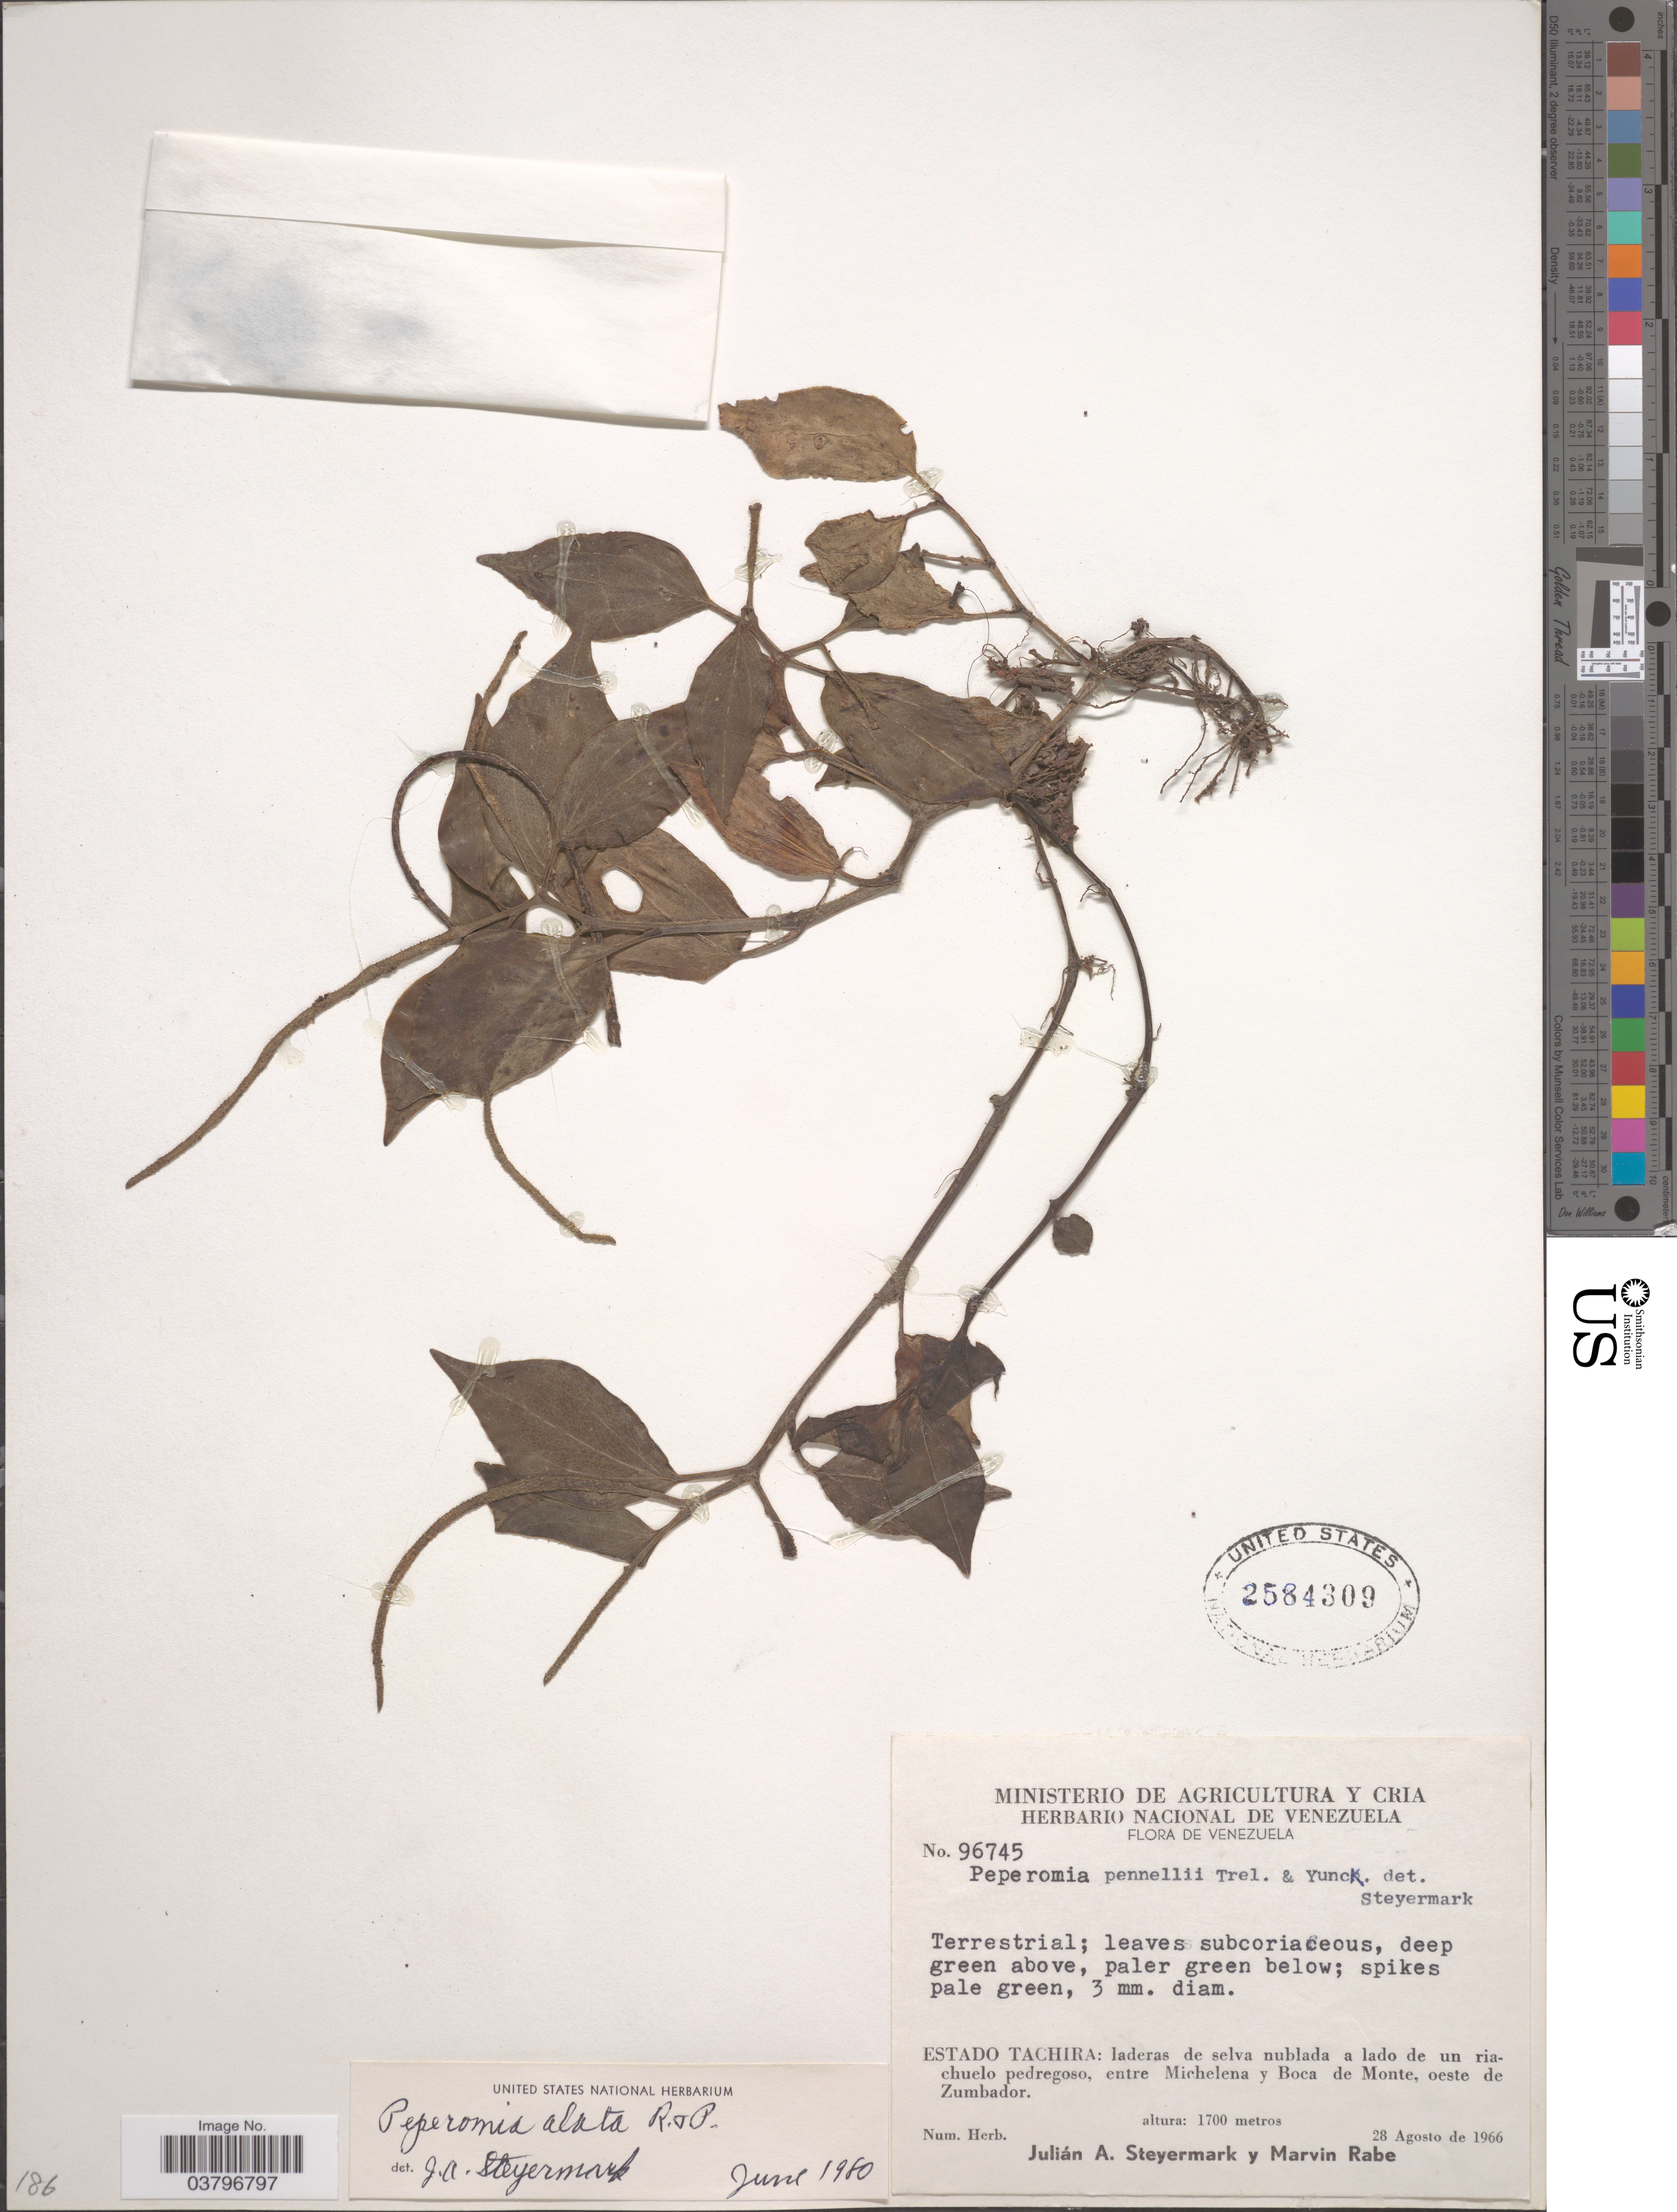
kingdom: Plantae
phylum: Tracheophyta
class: Magnoliopsida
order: Piperales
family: Piperaceae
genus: Peperomia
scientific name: Peperomia alata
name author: Ruiz & Pav.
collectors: J. Steyermark & M. Rabe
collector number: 96745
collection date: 1966-08-28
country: Venezuela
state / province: Tachira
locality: Entre Michelena y Boca de Monte, oeste de Zumbador.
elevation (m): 1700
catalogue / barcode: US 2584309